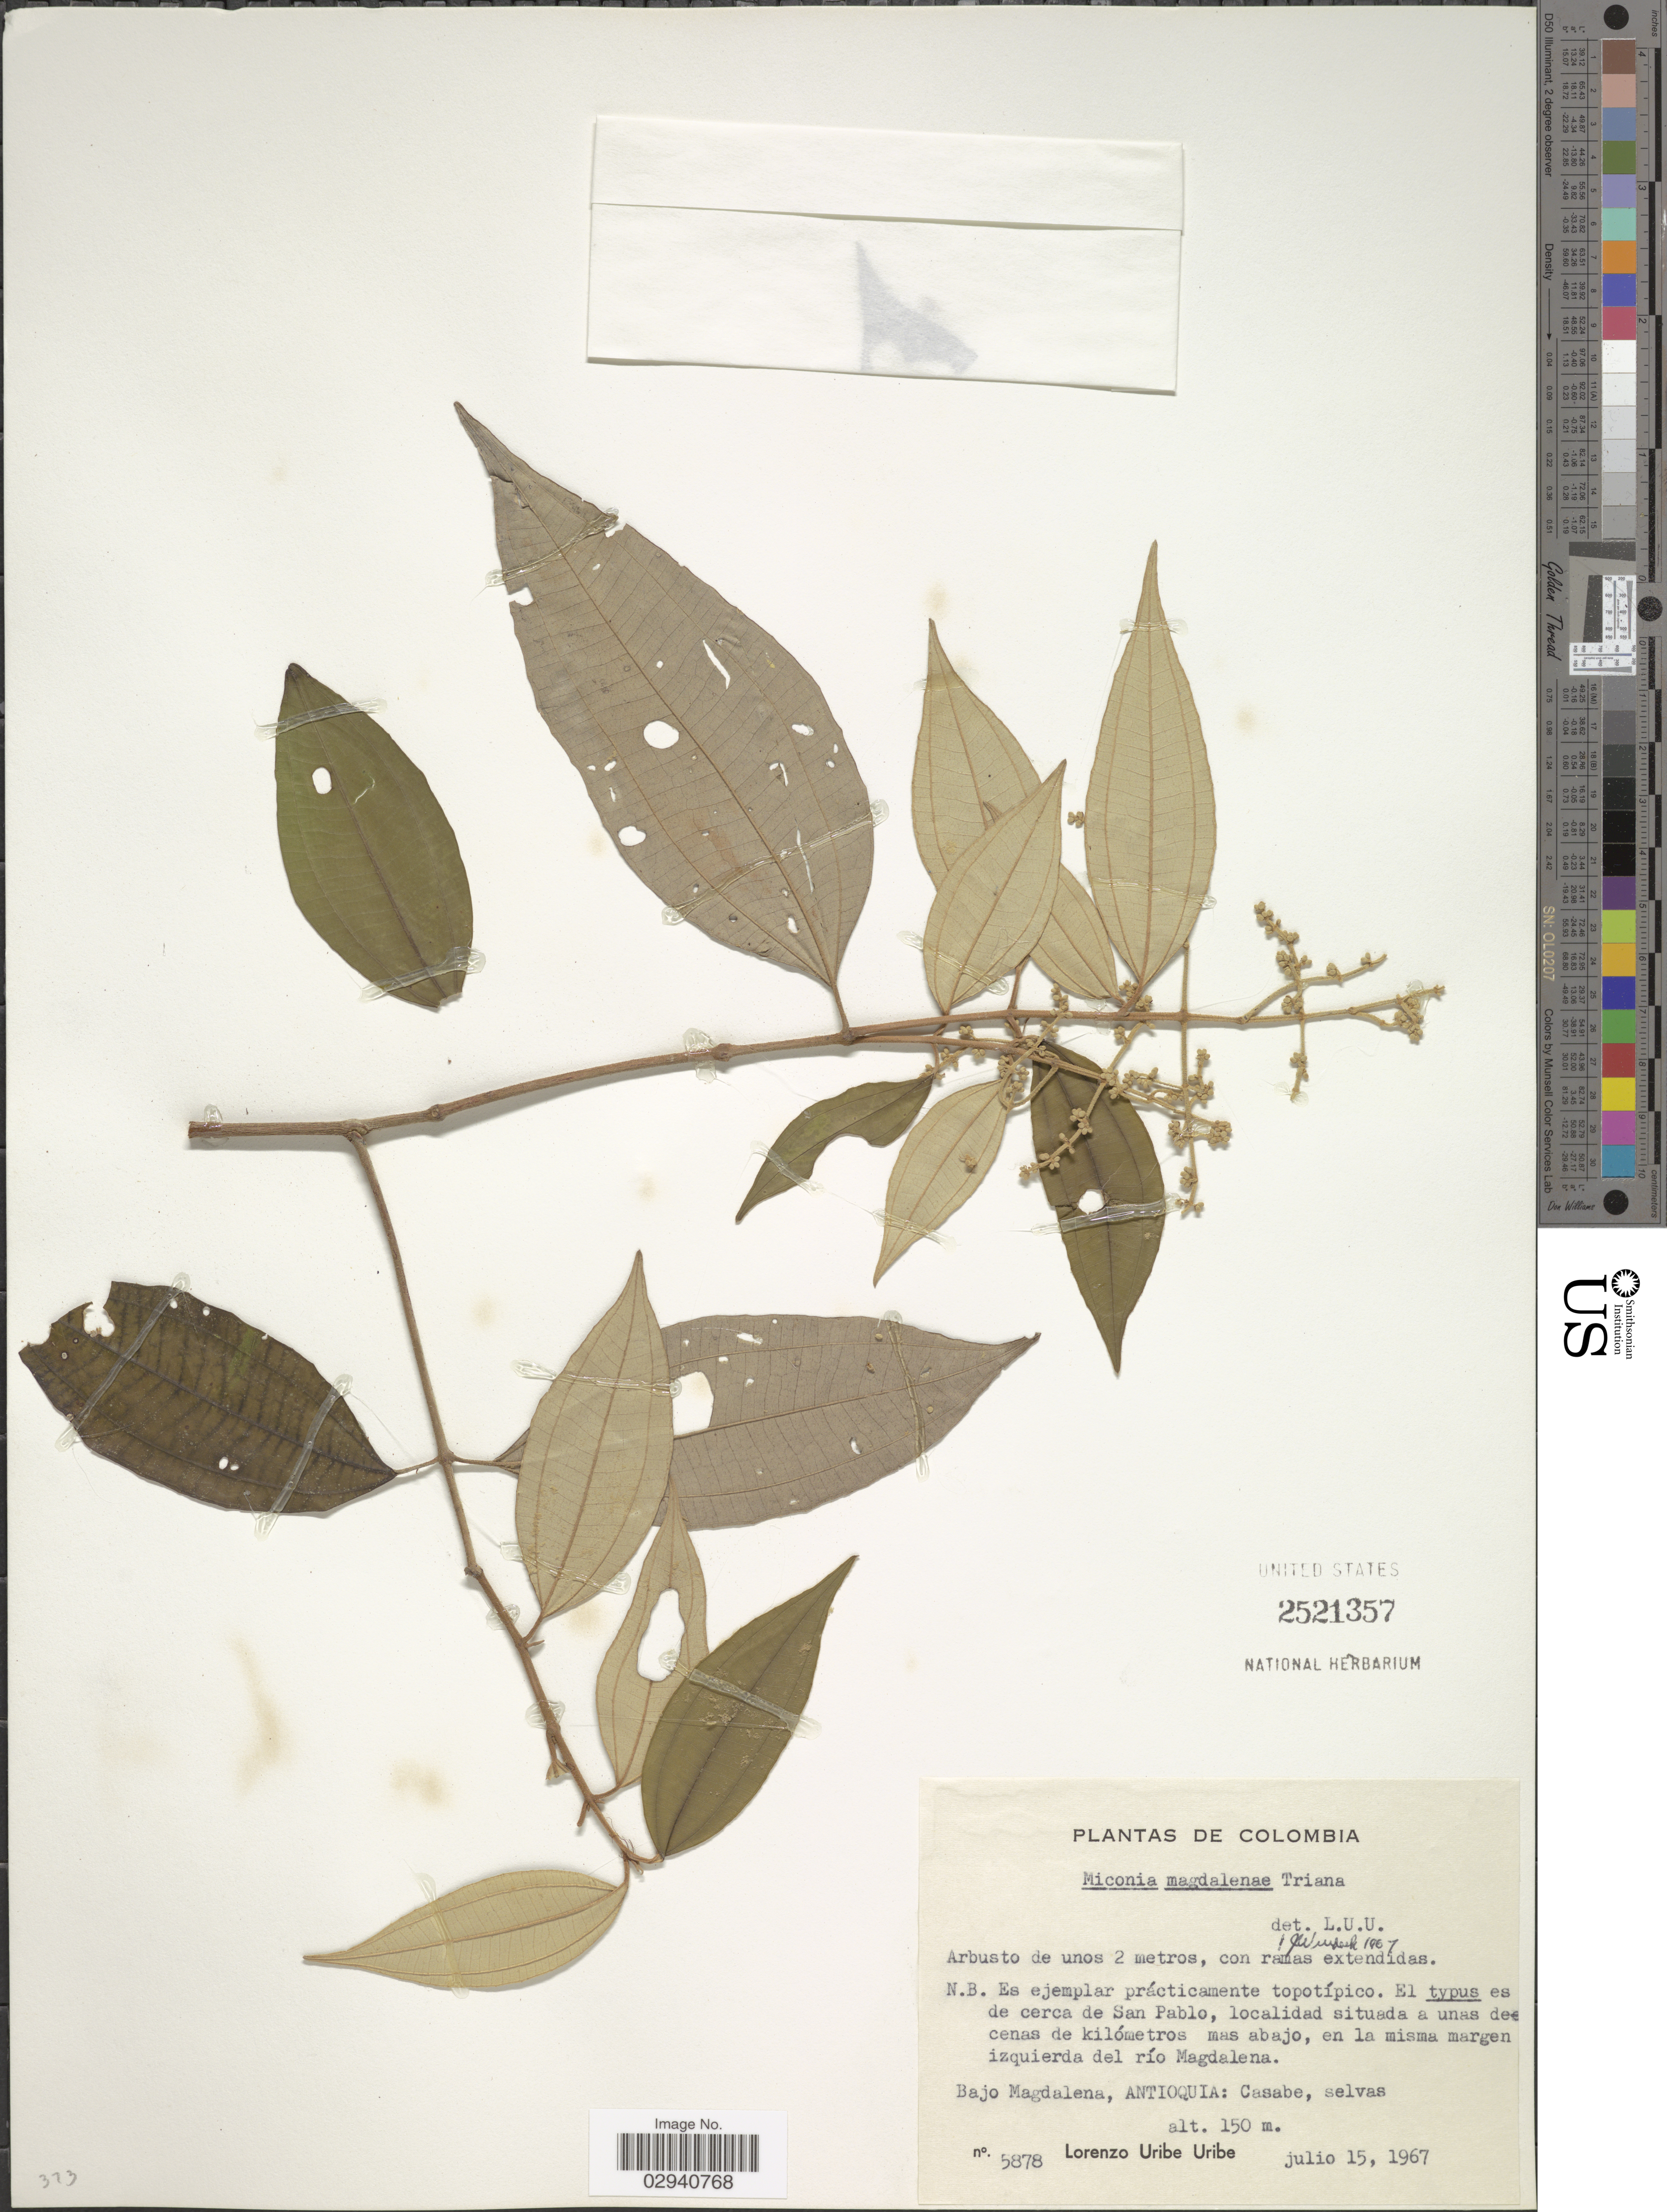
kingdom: Plantae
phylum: Tracheophyta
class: Magnoliopsida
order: Myrtales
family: Melastomataceae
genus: Miconia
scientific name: Miconia magdalenae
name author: Triana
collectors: L. Uribe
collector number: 5878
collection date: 1967-07-15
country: Colombia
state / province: Antioquia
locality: Cerca de San Pablo, en la misma margen izquierda del río Magdalena. Bajo Magdalena: Casabe.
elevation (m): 150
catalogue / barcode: US 2521357